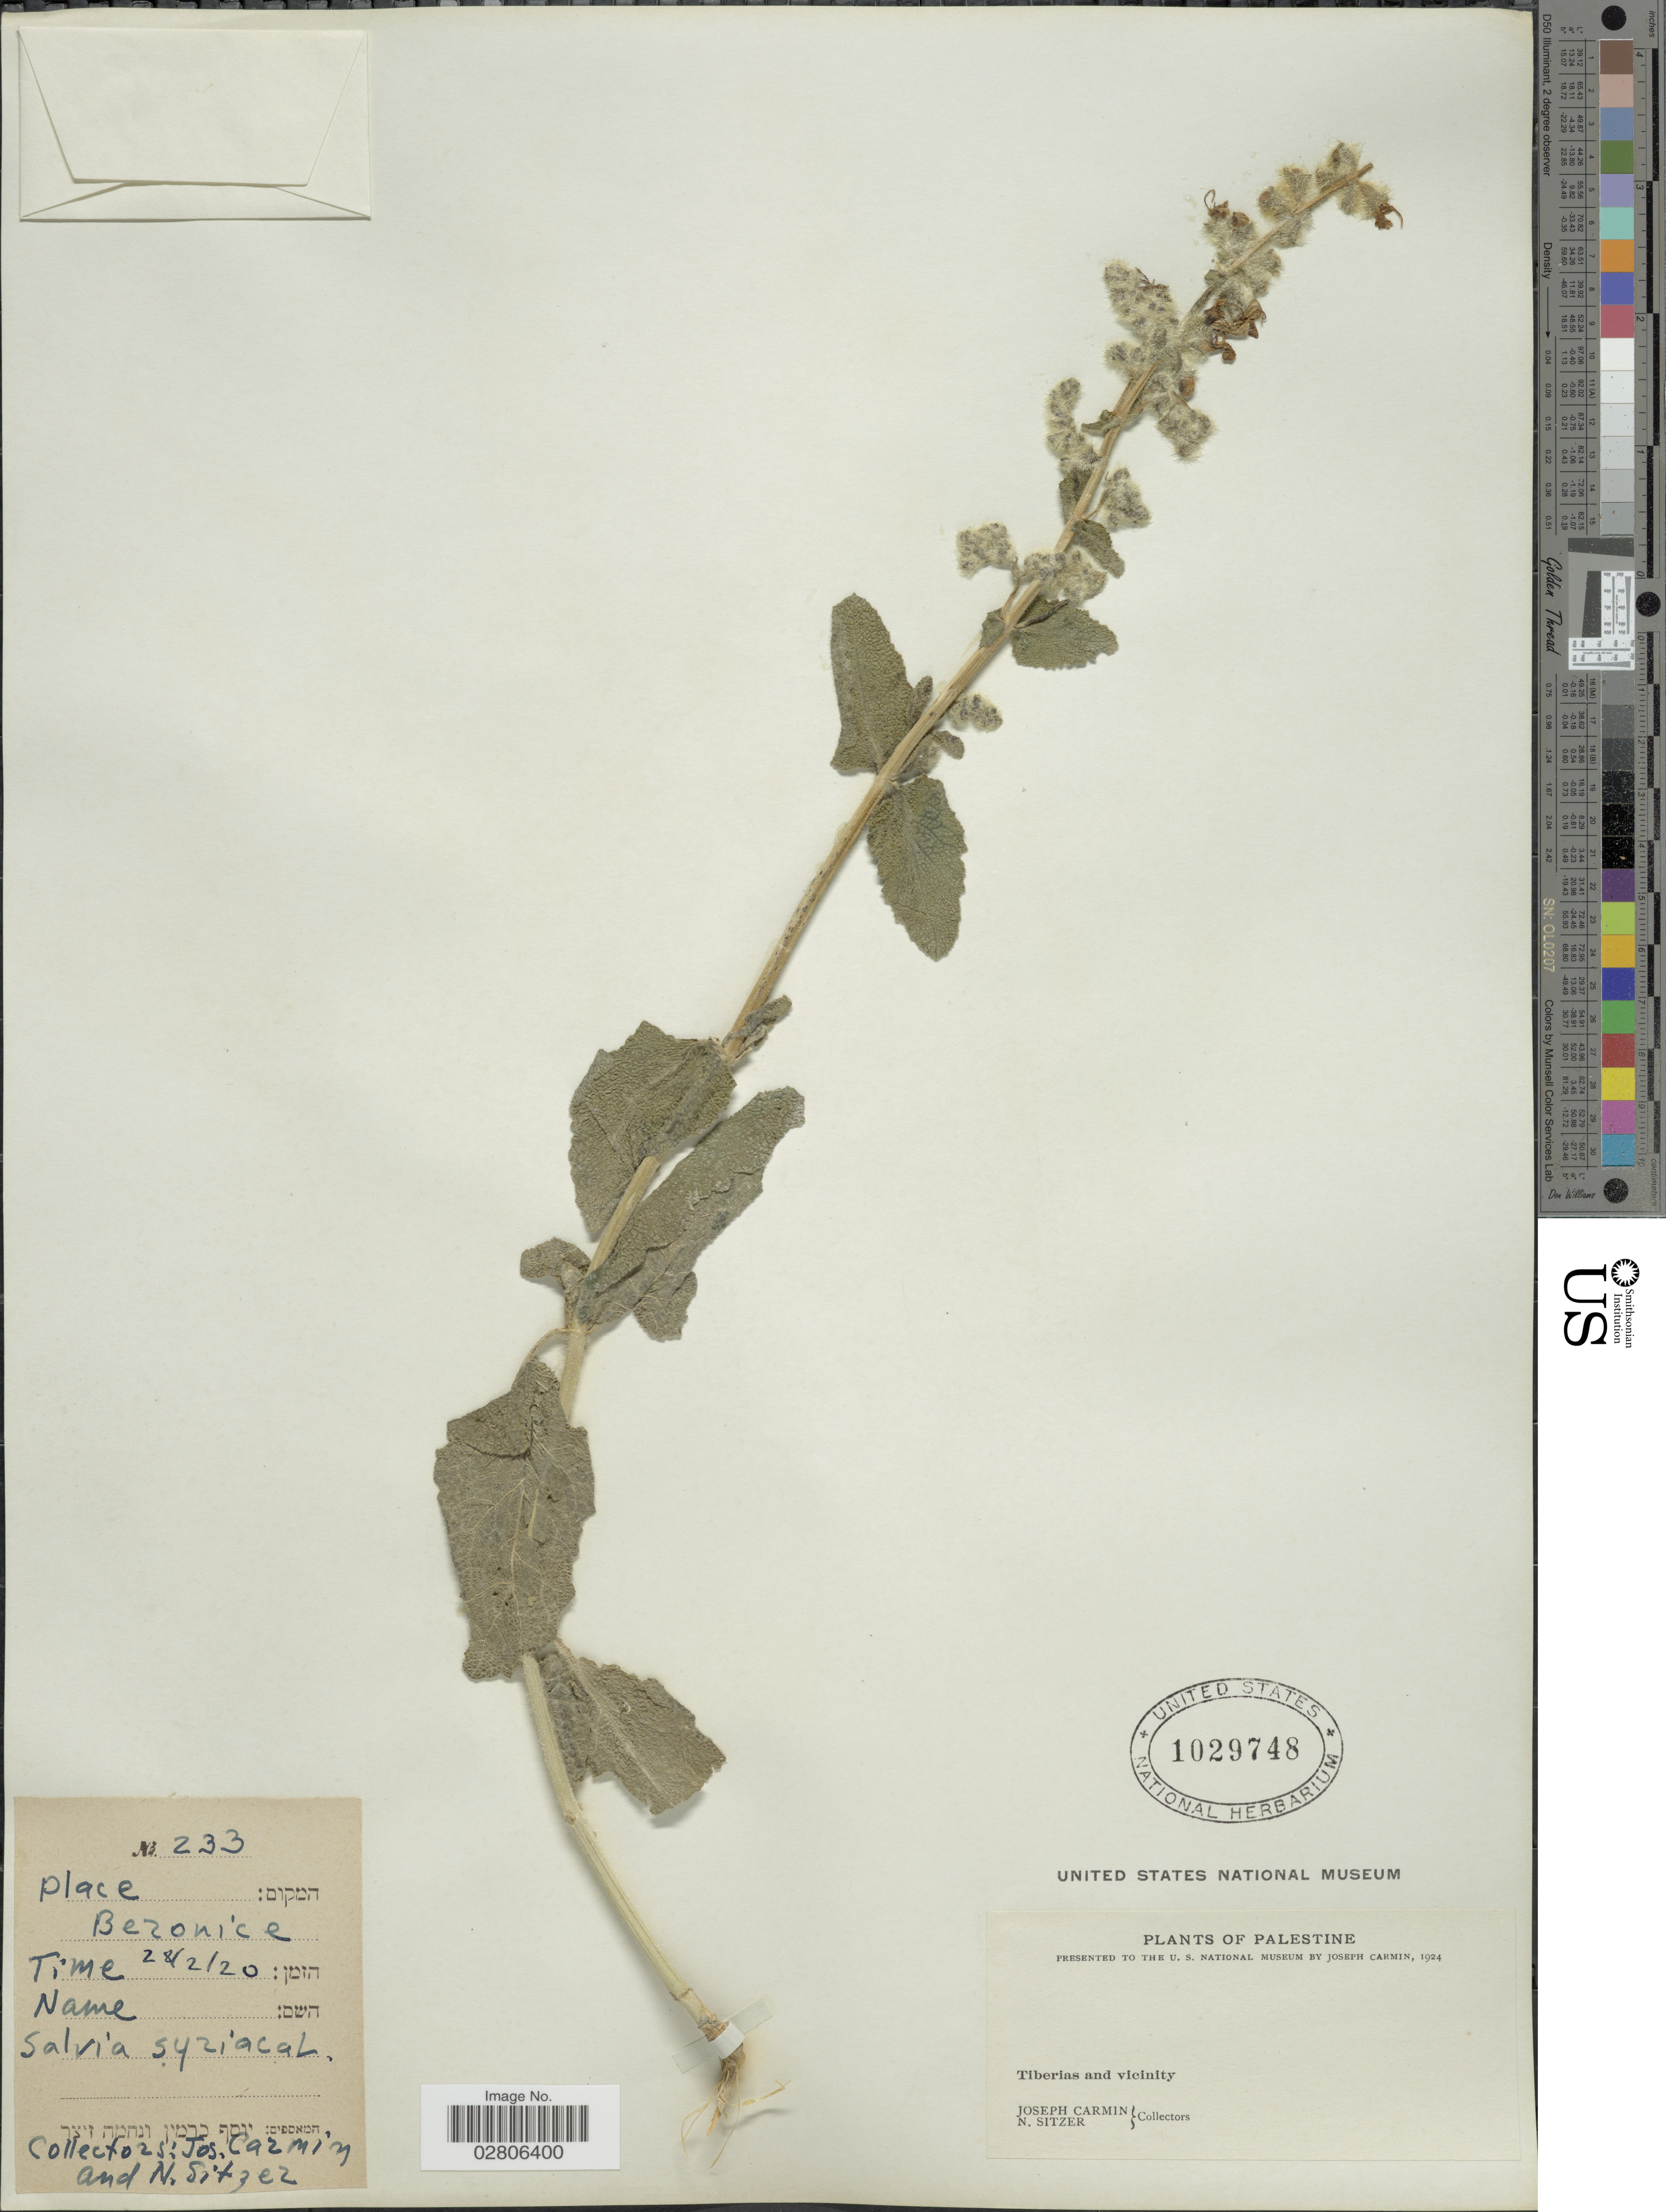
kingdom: Plantae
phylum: Tracheophyta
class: Magnoliopsida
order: Lamiales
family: Lamiaceae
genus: Salvia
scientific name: Salvia syriaca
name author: L.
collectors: J. Carmin & N. Sitzer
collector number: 233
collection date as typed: Transcribed d/m/y: 28/2/20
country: Israel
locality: Palestine. Tiberias and vicinity.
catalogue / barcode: US 1029748